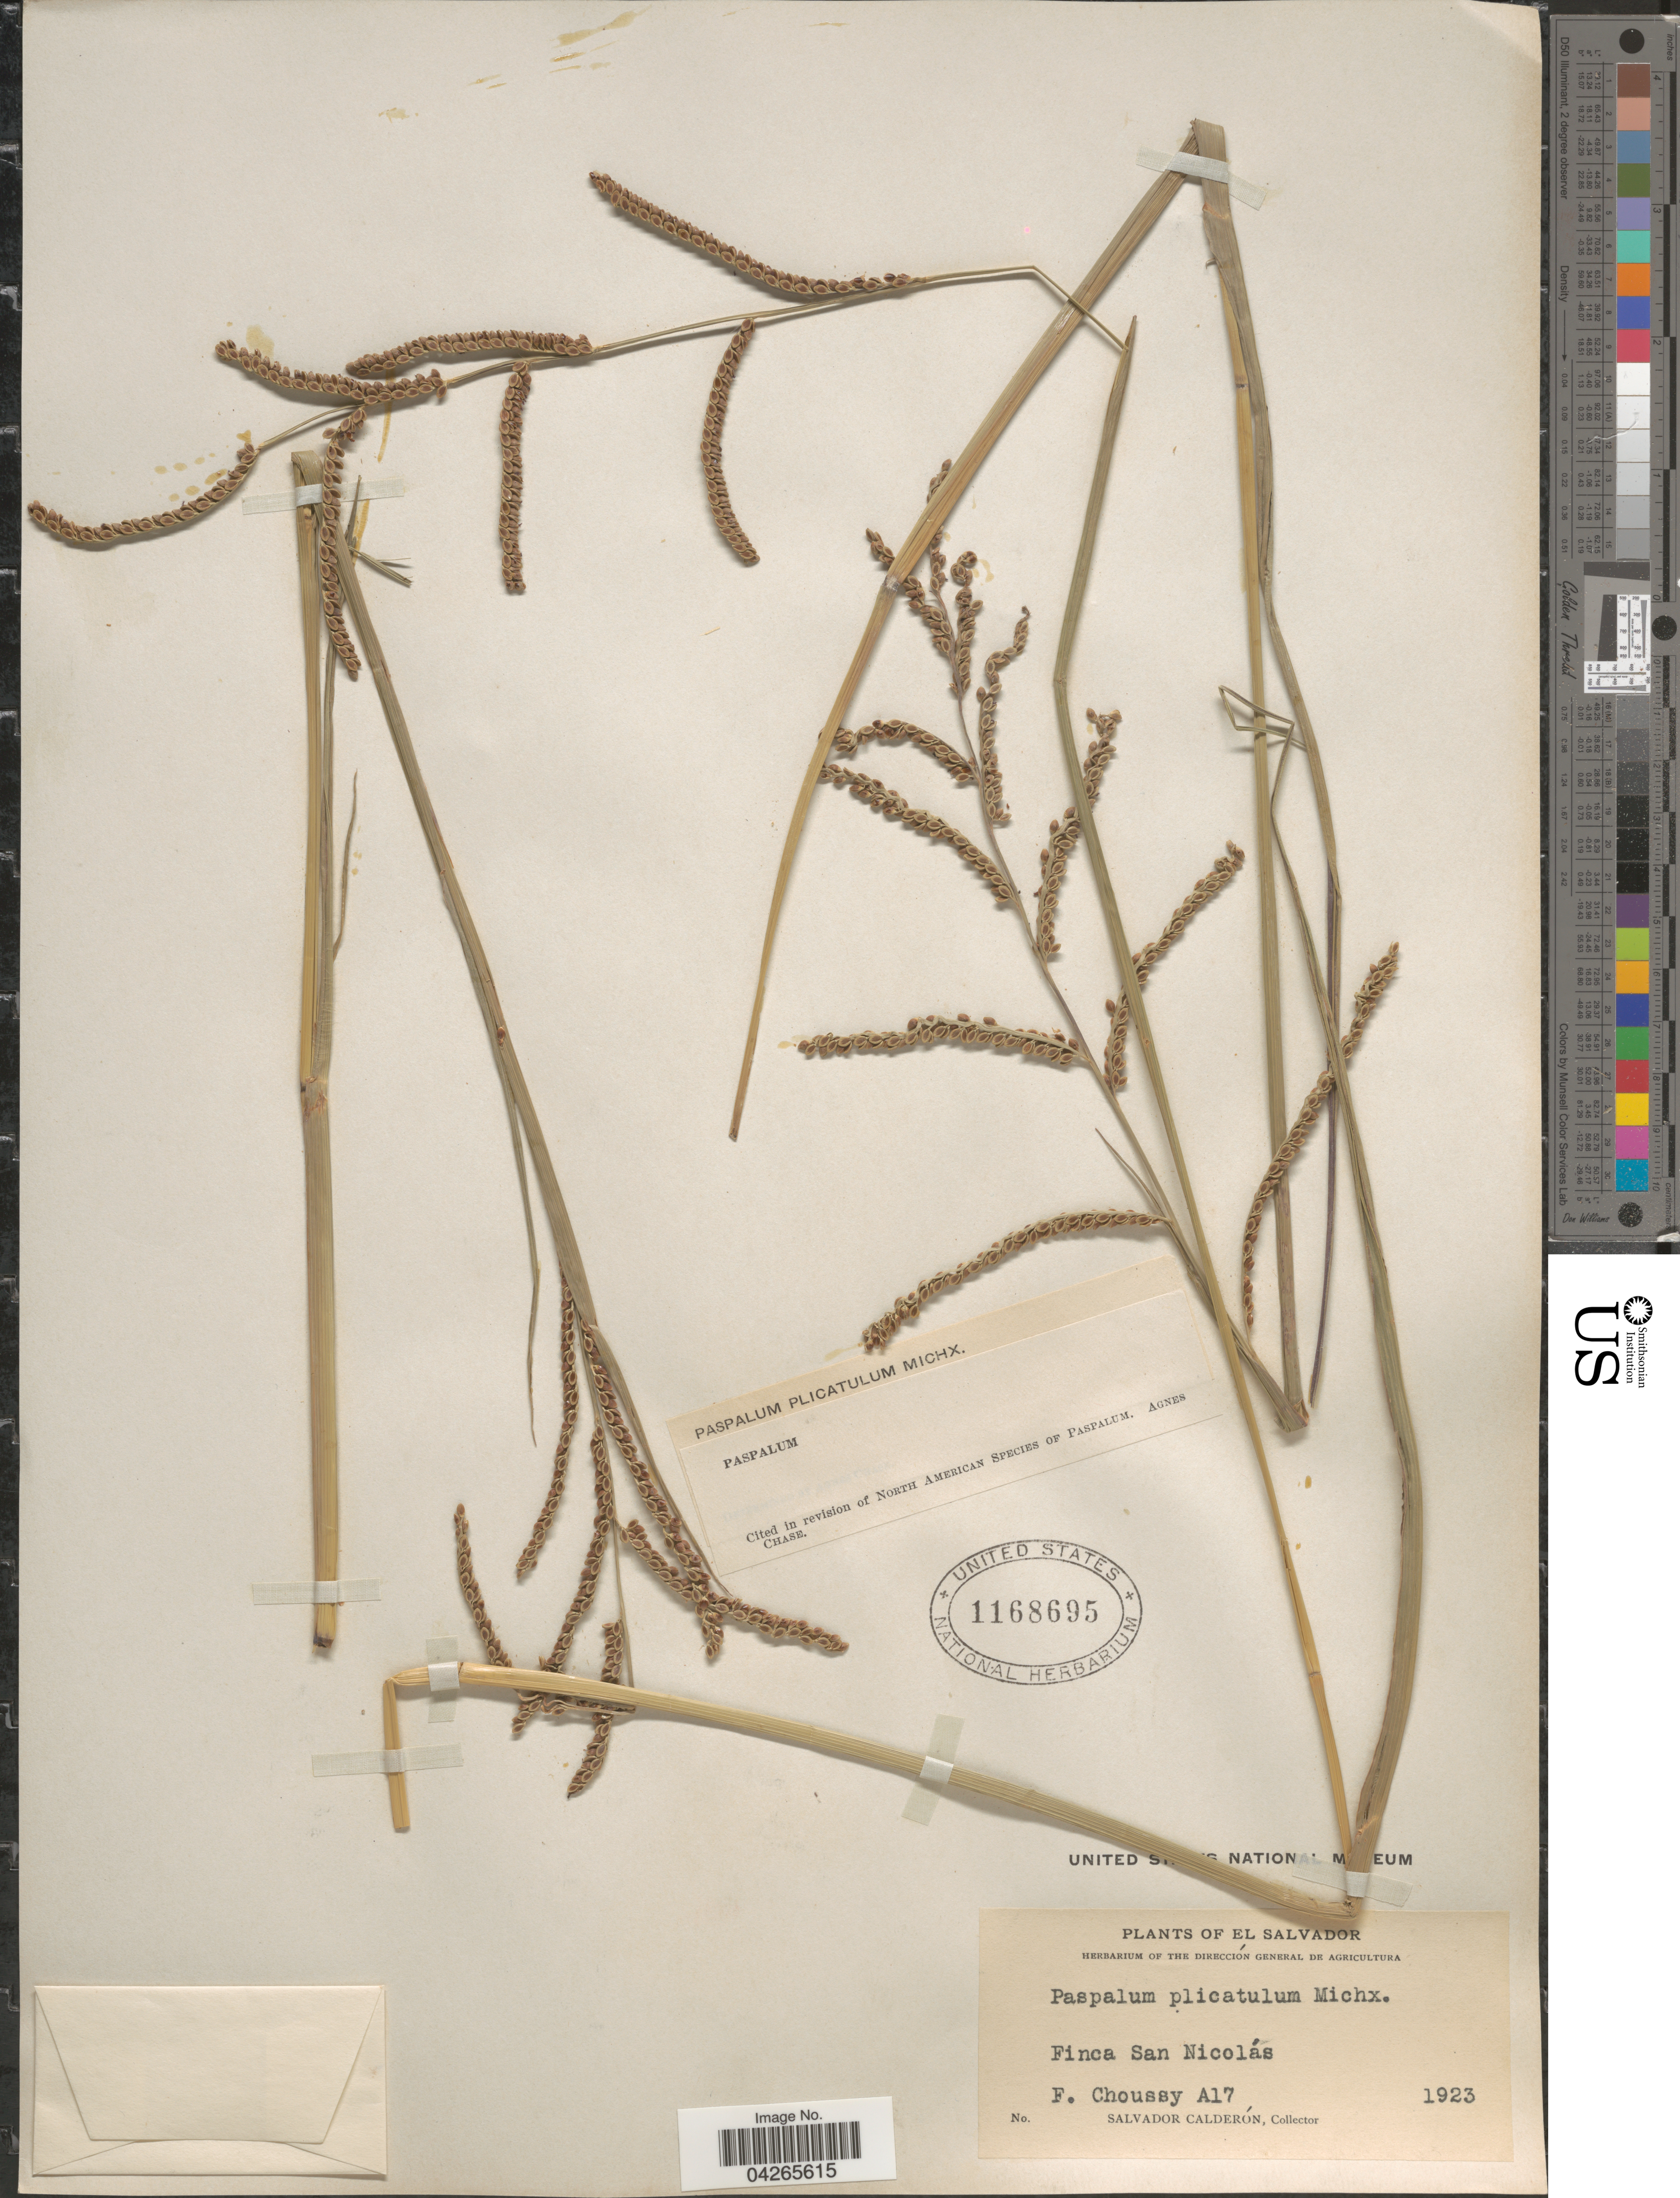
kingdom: Plantae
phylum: Tracheophyta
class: Liliopsida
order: Poales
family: Poaceae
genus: Paspalum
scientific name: Paspalum plicatulum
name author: Michx.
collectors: S. Calderón & F. Choussy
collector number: A17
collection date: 1923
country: El Salvador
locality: Finca San Nicolás.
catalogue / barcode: US 1168695